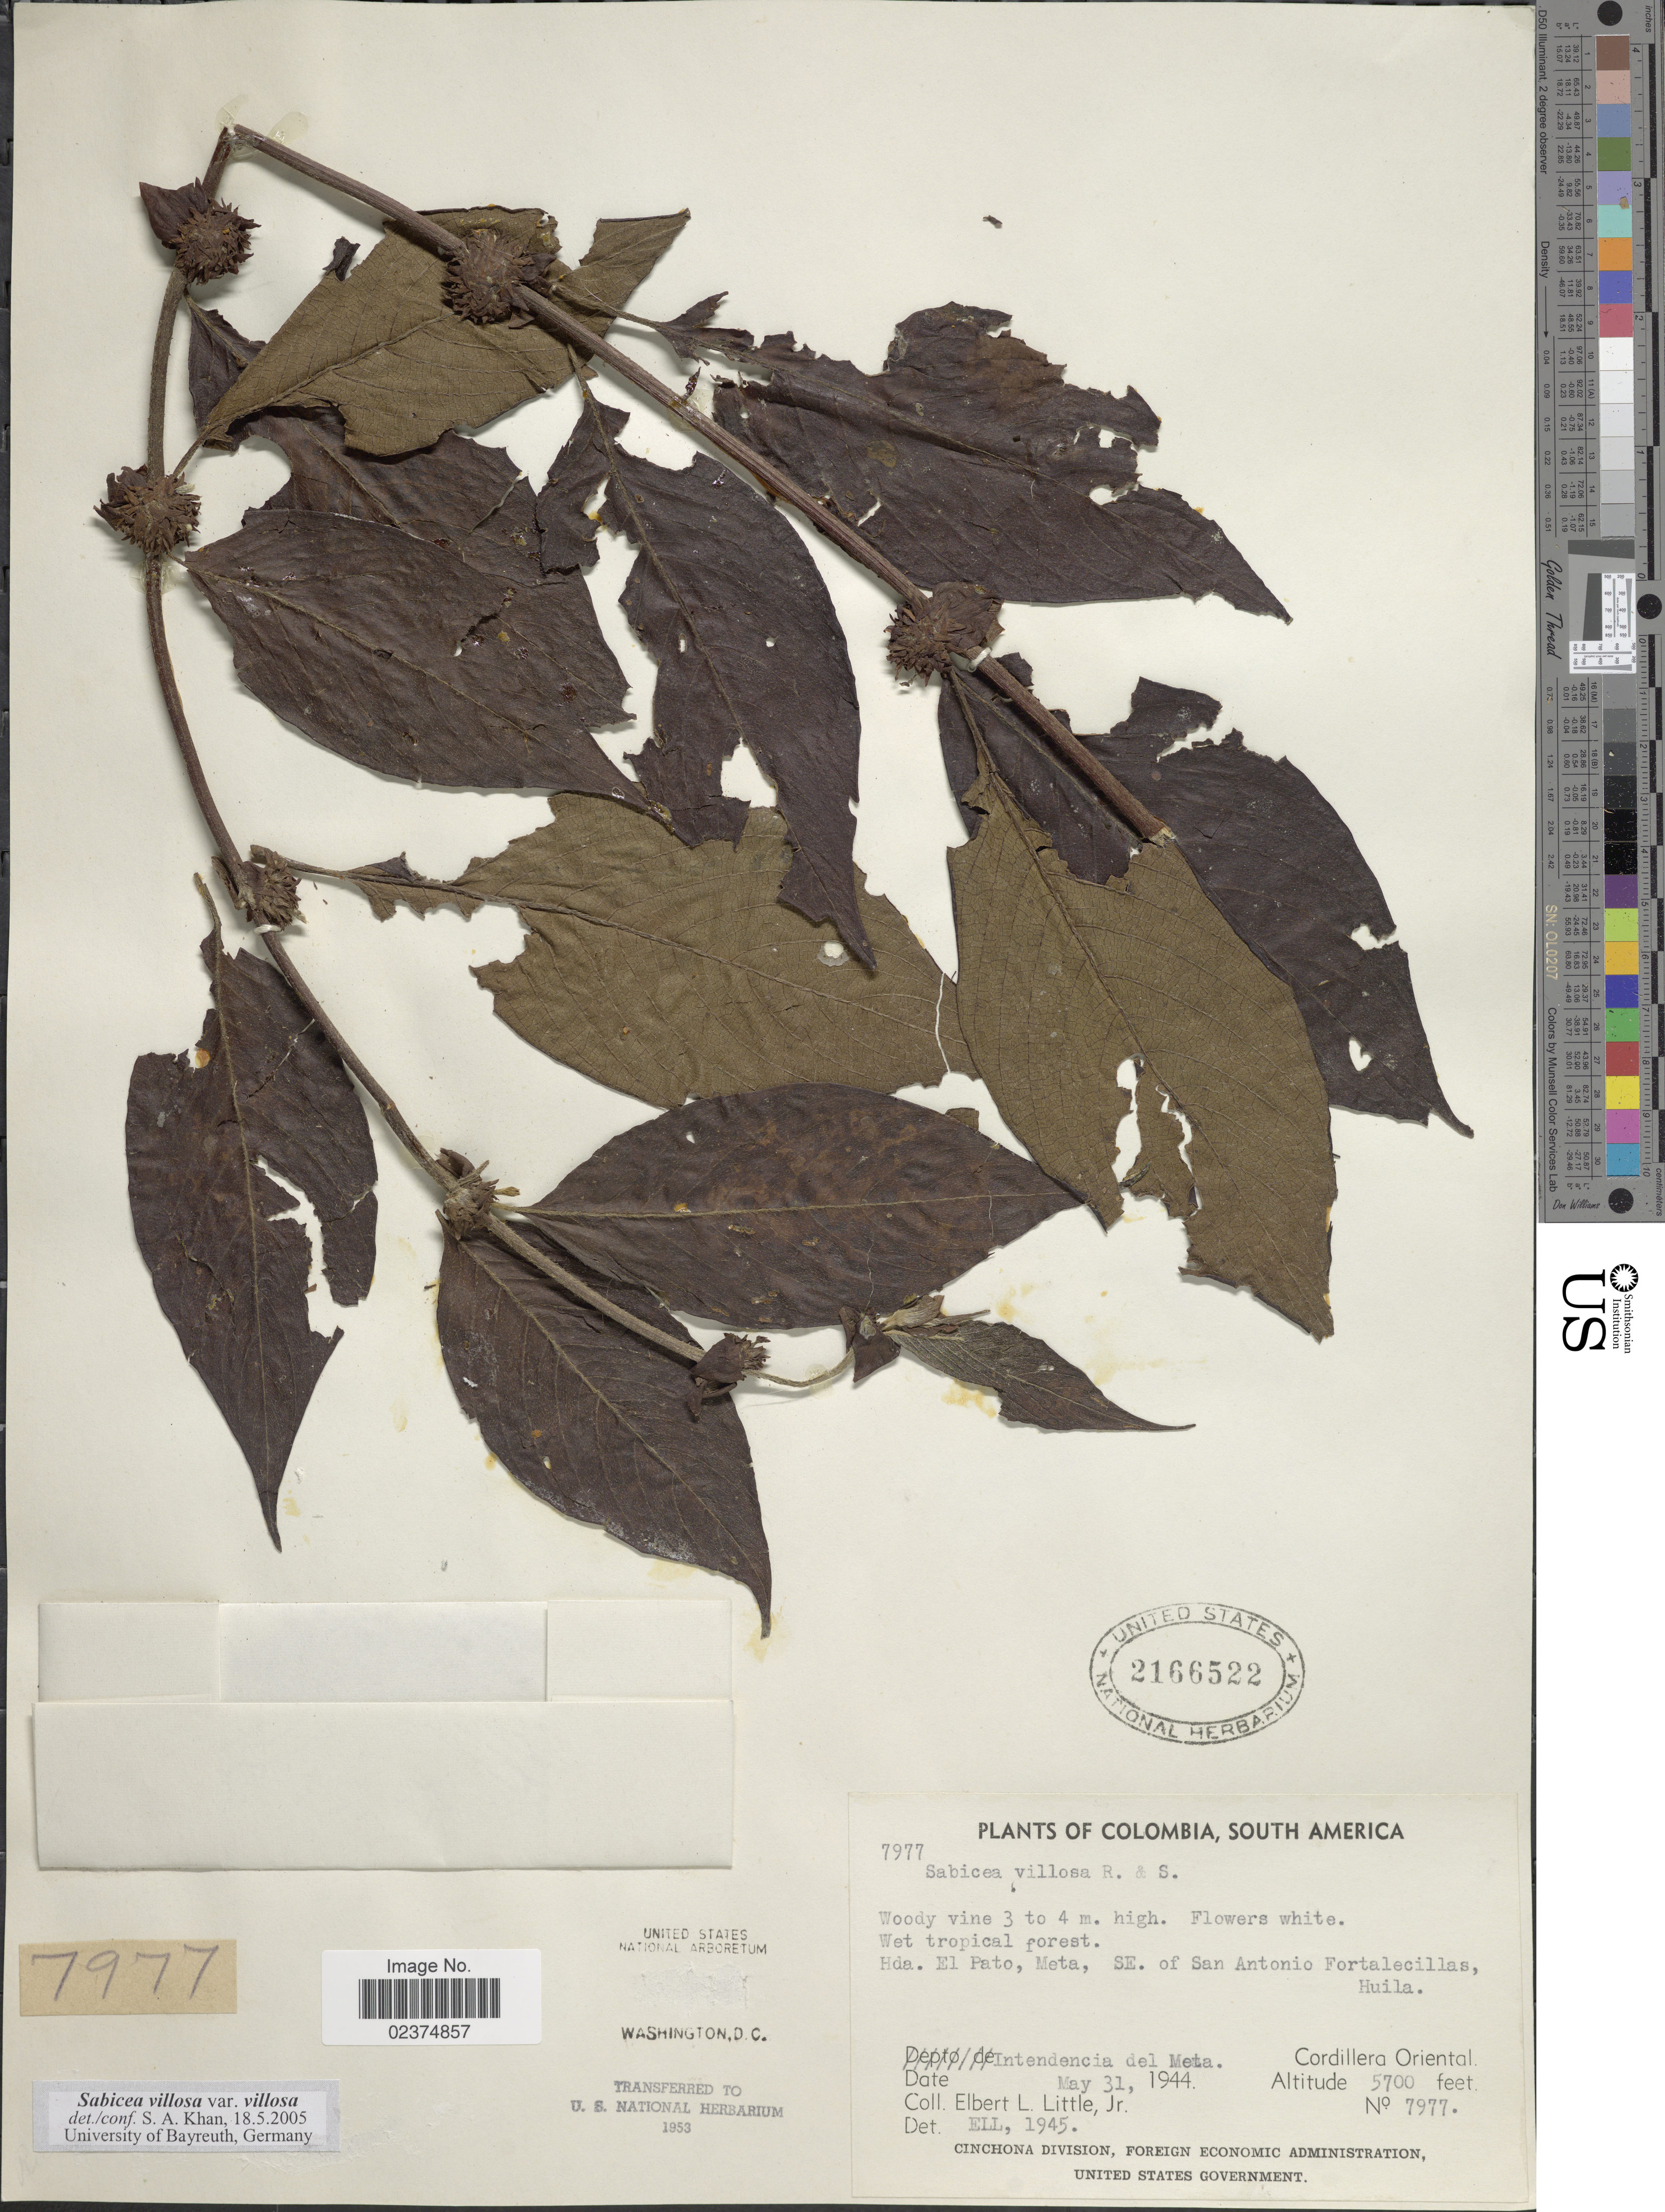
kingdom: Plantae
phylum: Tracheophyta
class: Magnoliopsida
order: Gentianales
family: Rubiaceae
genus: Sabicea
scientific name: Sabicea villosa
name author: Willd. ex Roem. & Schult.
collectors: E. L. Little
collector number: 7977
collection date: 1944-05-31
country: Colombia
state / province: Meta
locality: Hda. El Pato, SE. of San Antonio Fortalecillas, Huila. Intendencia del Meta. Codrillera Oriental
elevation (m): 1737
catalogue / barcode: US 2166522